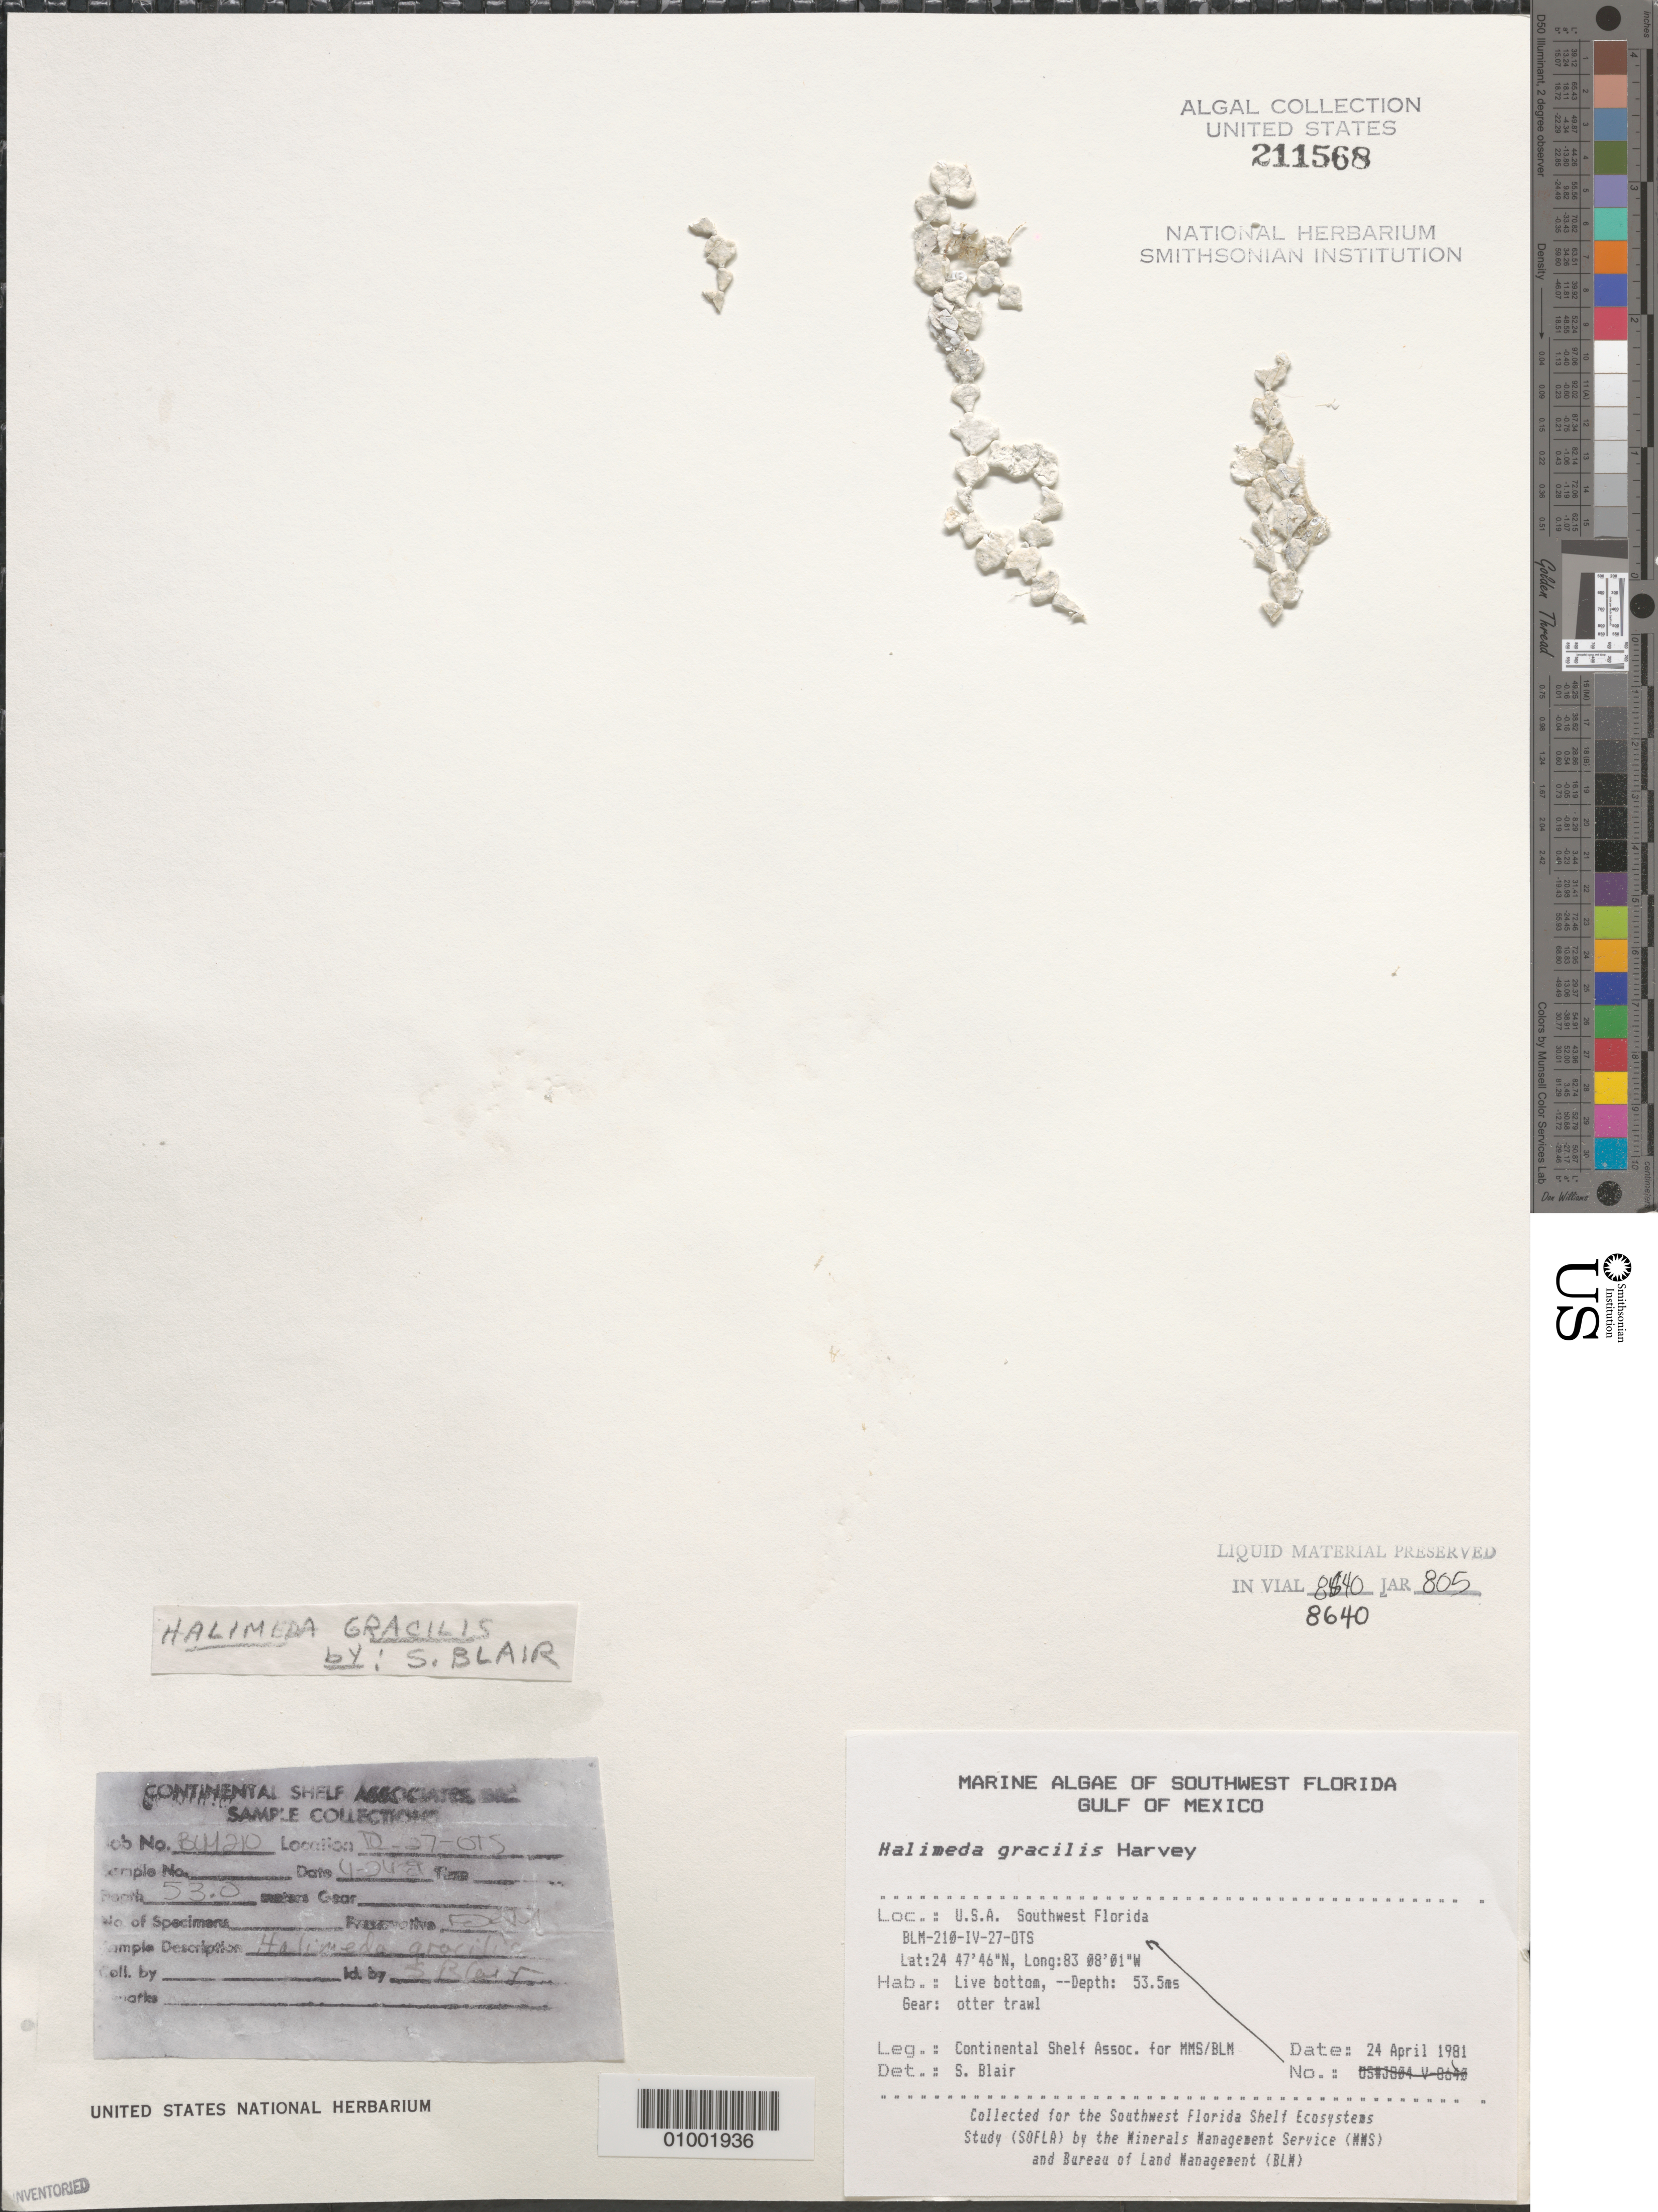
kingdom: Plantae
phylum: Chlorophyta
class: Ulvophyceae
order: Bryopsidales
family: Halimedaceae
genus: Halimeda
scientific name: Halimeda gracilis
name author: Harv. ex J. Agardh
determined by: Blair, S. M.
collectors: Continental Shelf Associates for the MMS/BLM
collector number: BLM-210-IV-27-OTS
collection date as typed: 24 Apr 1981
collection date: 1981-04-24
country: United States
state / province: Florida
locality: Gulf of Mexico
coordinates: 24 47'46"N, 83 08'01"W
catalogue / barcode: US 211568